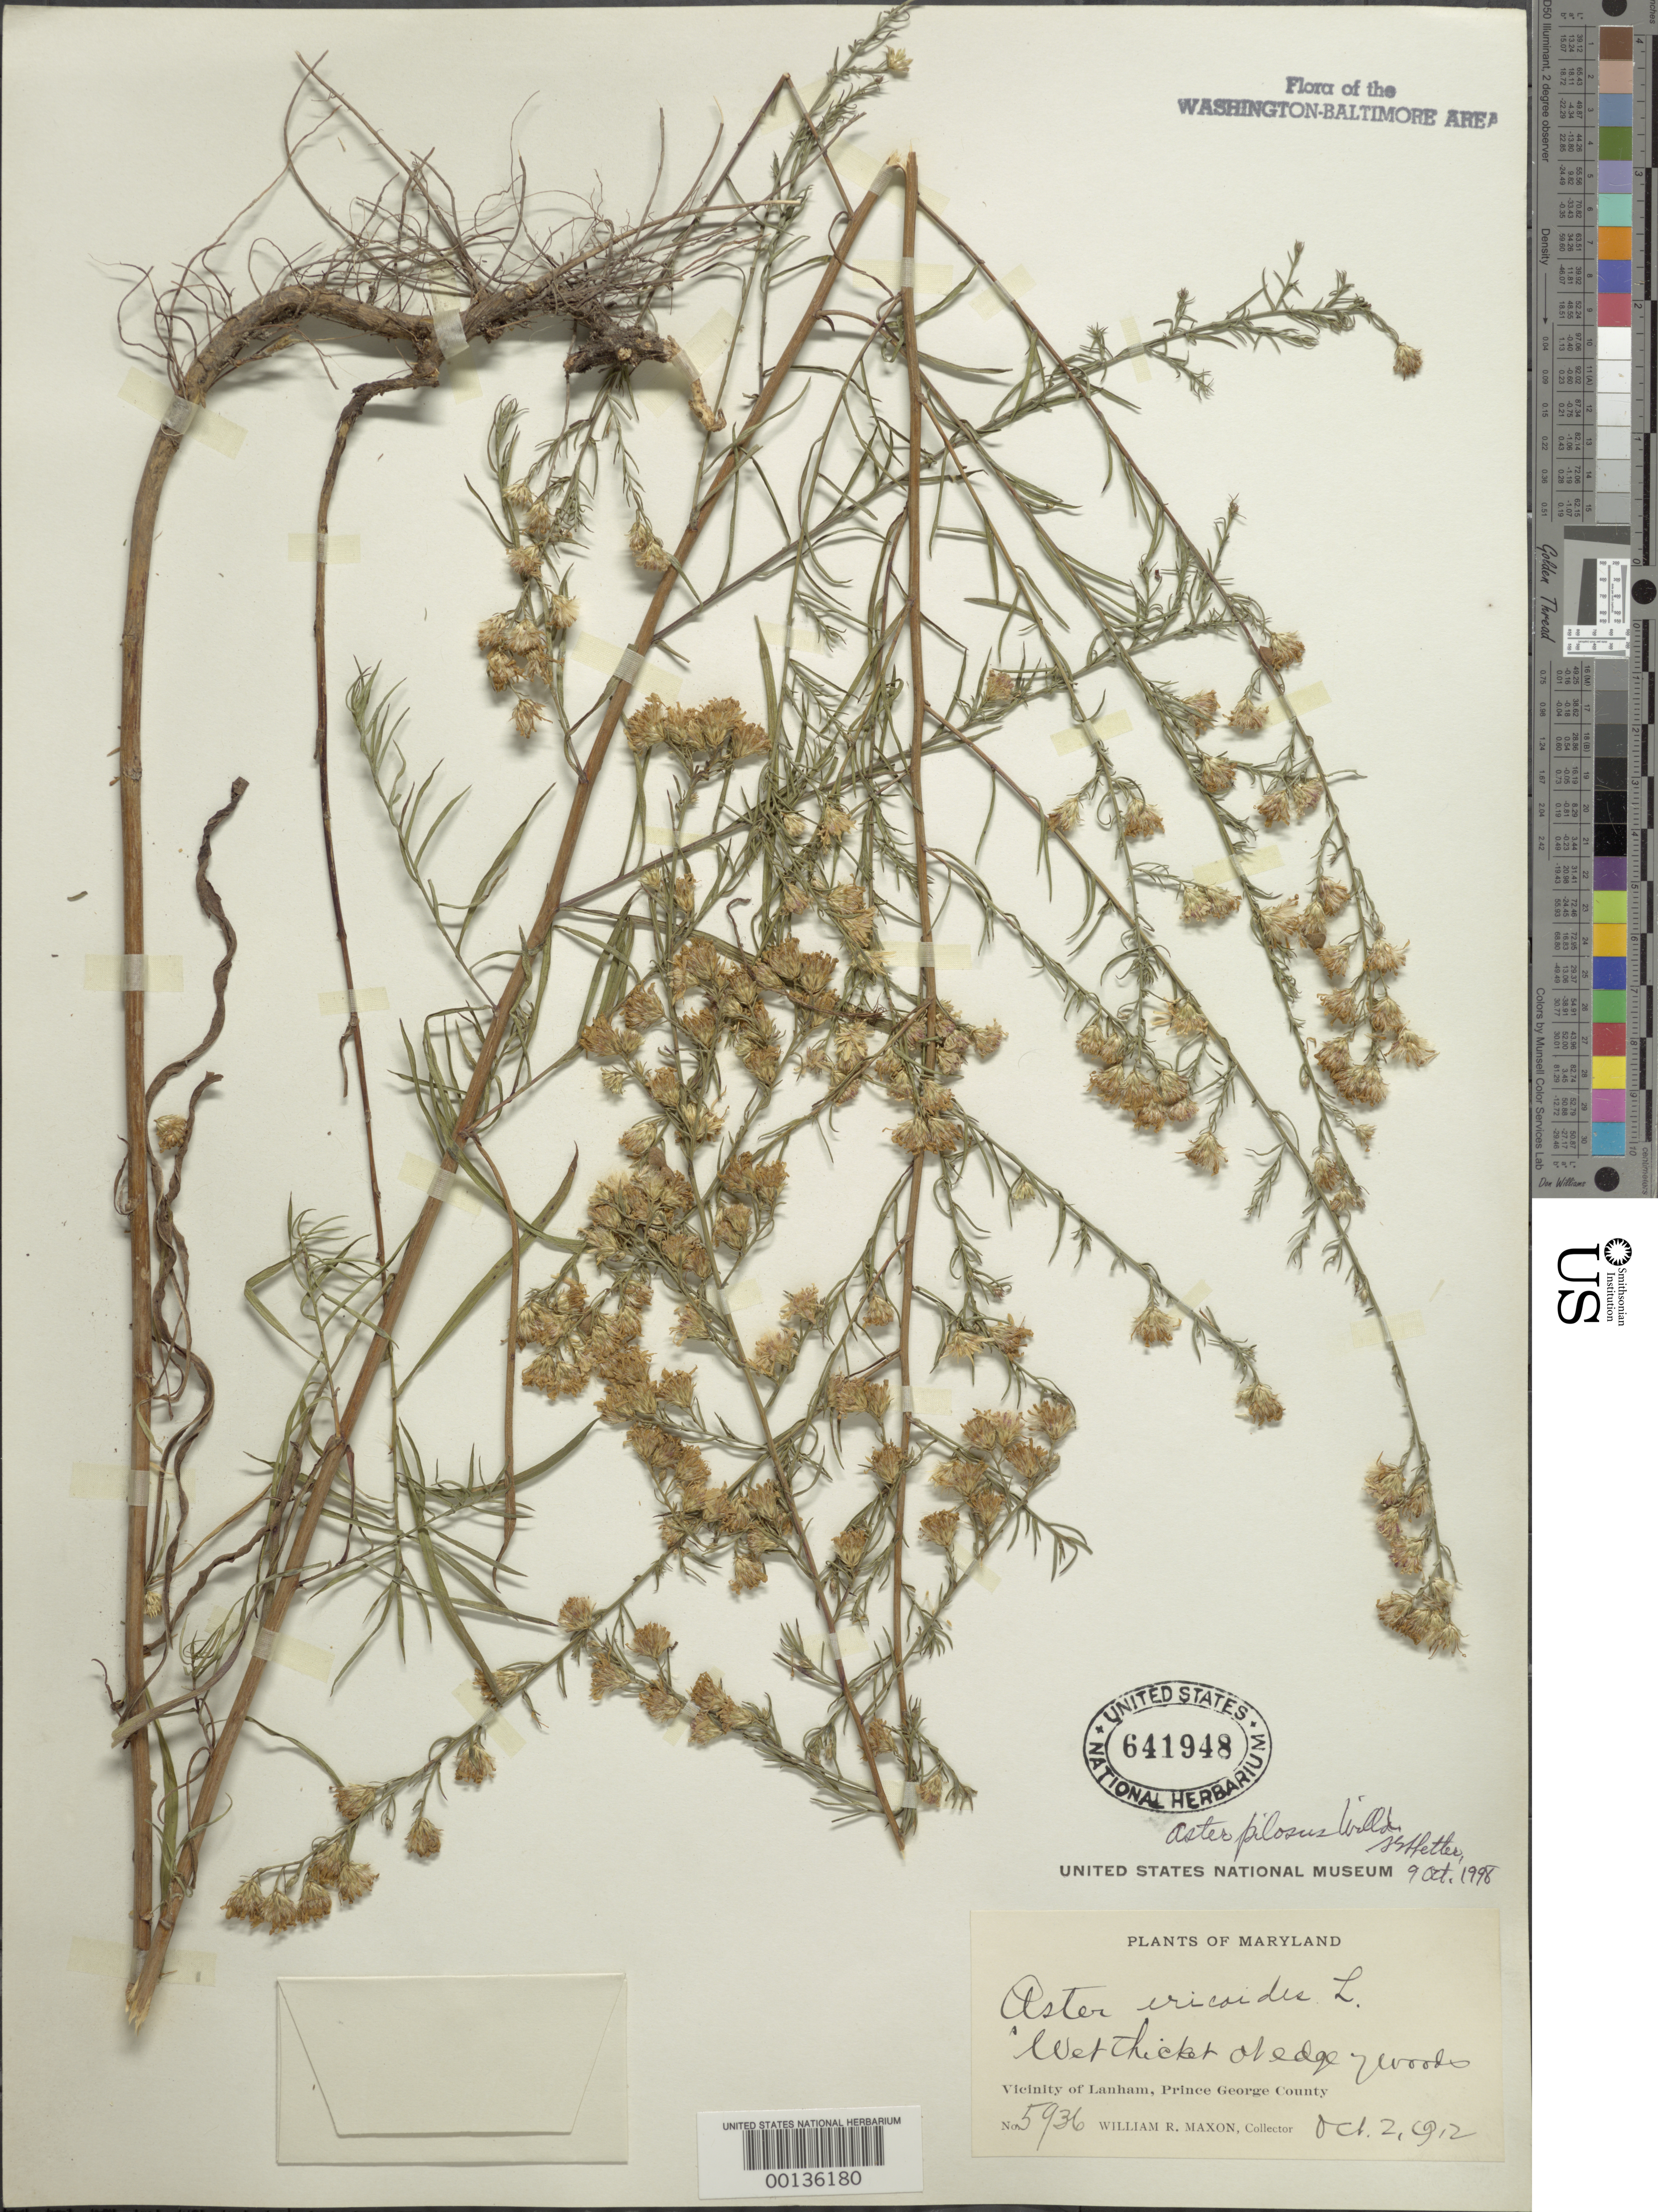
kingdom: Plantae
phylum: Tracheophyta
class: Magnoliopsida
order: Asterales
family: Asteraceae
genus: Symphyotrichum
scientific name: Symphyotrichum pilosum var. pringlei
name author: (A. Gray) G.L. Nesom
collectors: W. R. Maxon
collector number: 5936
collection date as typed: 02 Oct 1912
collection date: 1912-10-02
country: United States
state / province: Maryland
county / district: Prince George's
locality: Lanham vicinity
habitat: Wet thicket at edge of wood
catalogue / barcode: US 641948